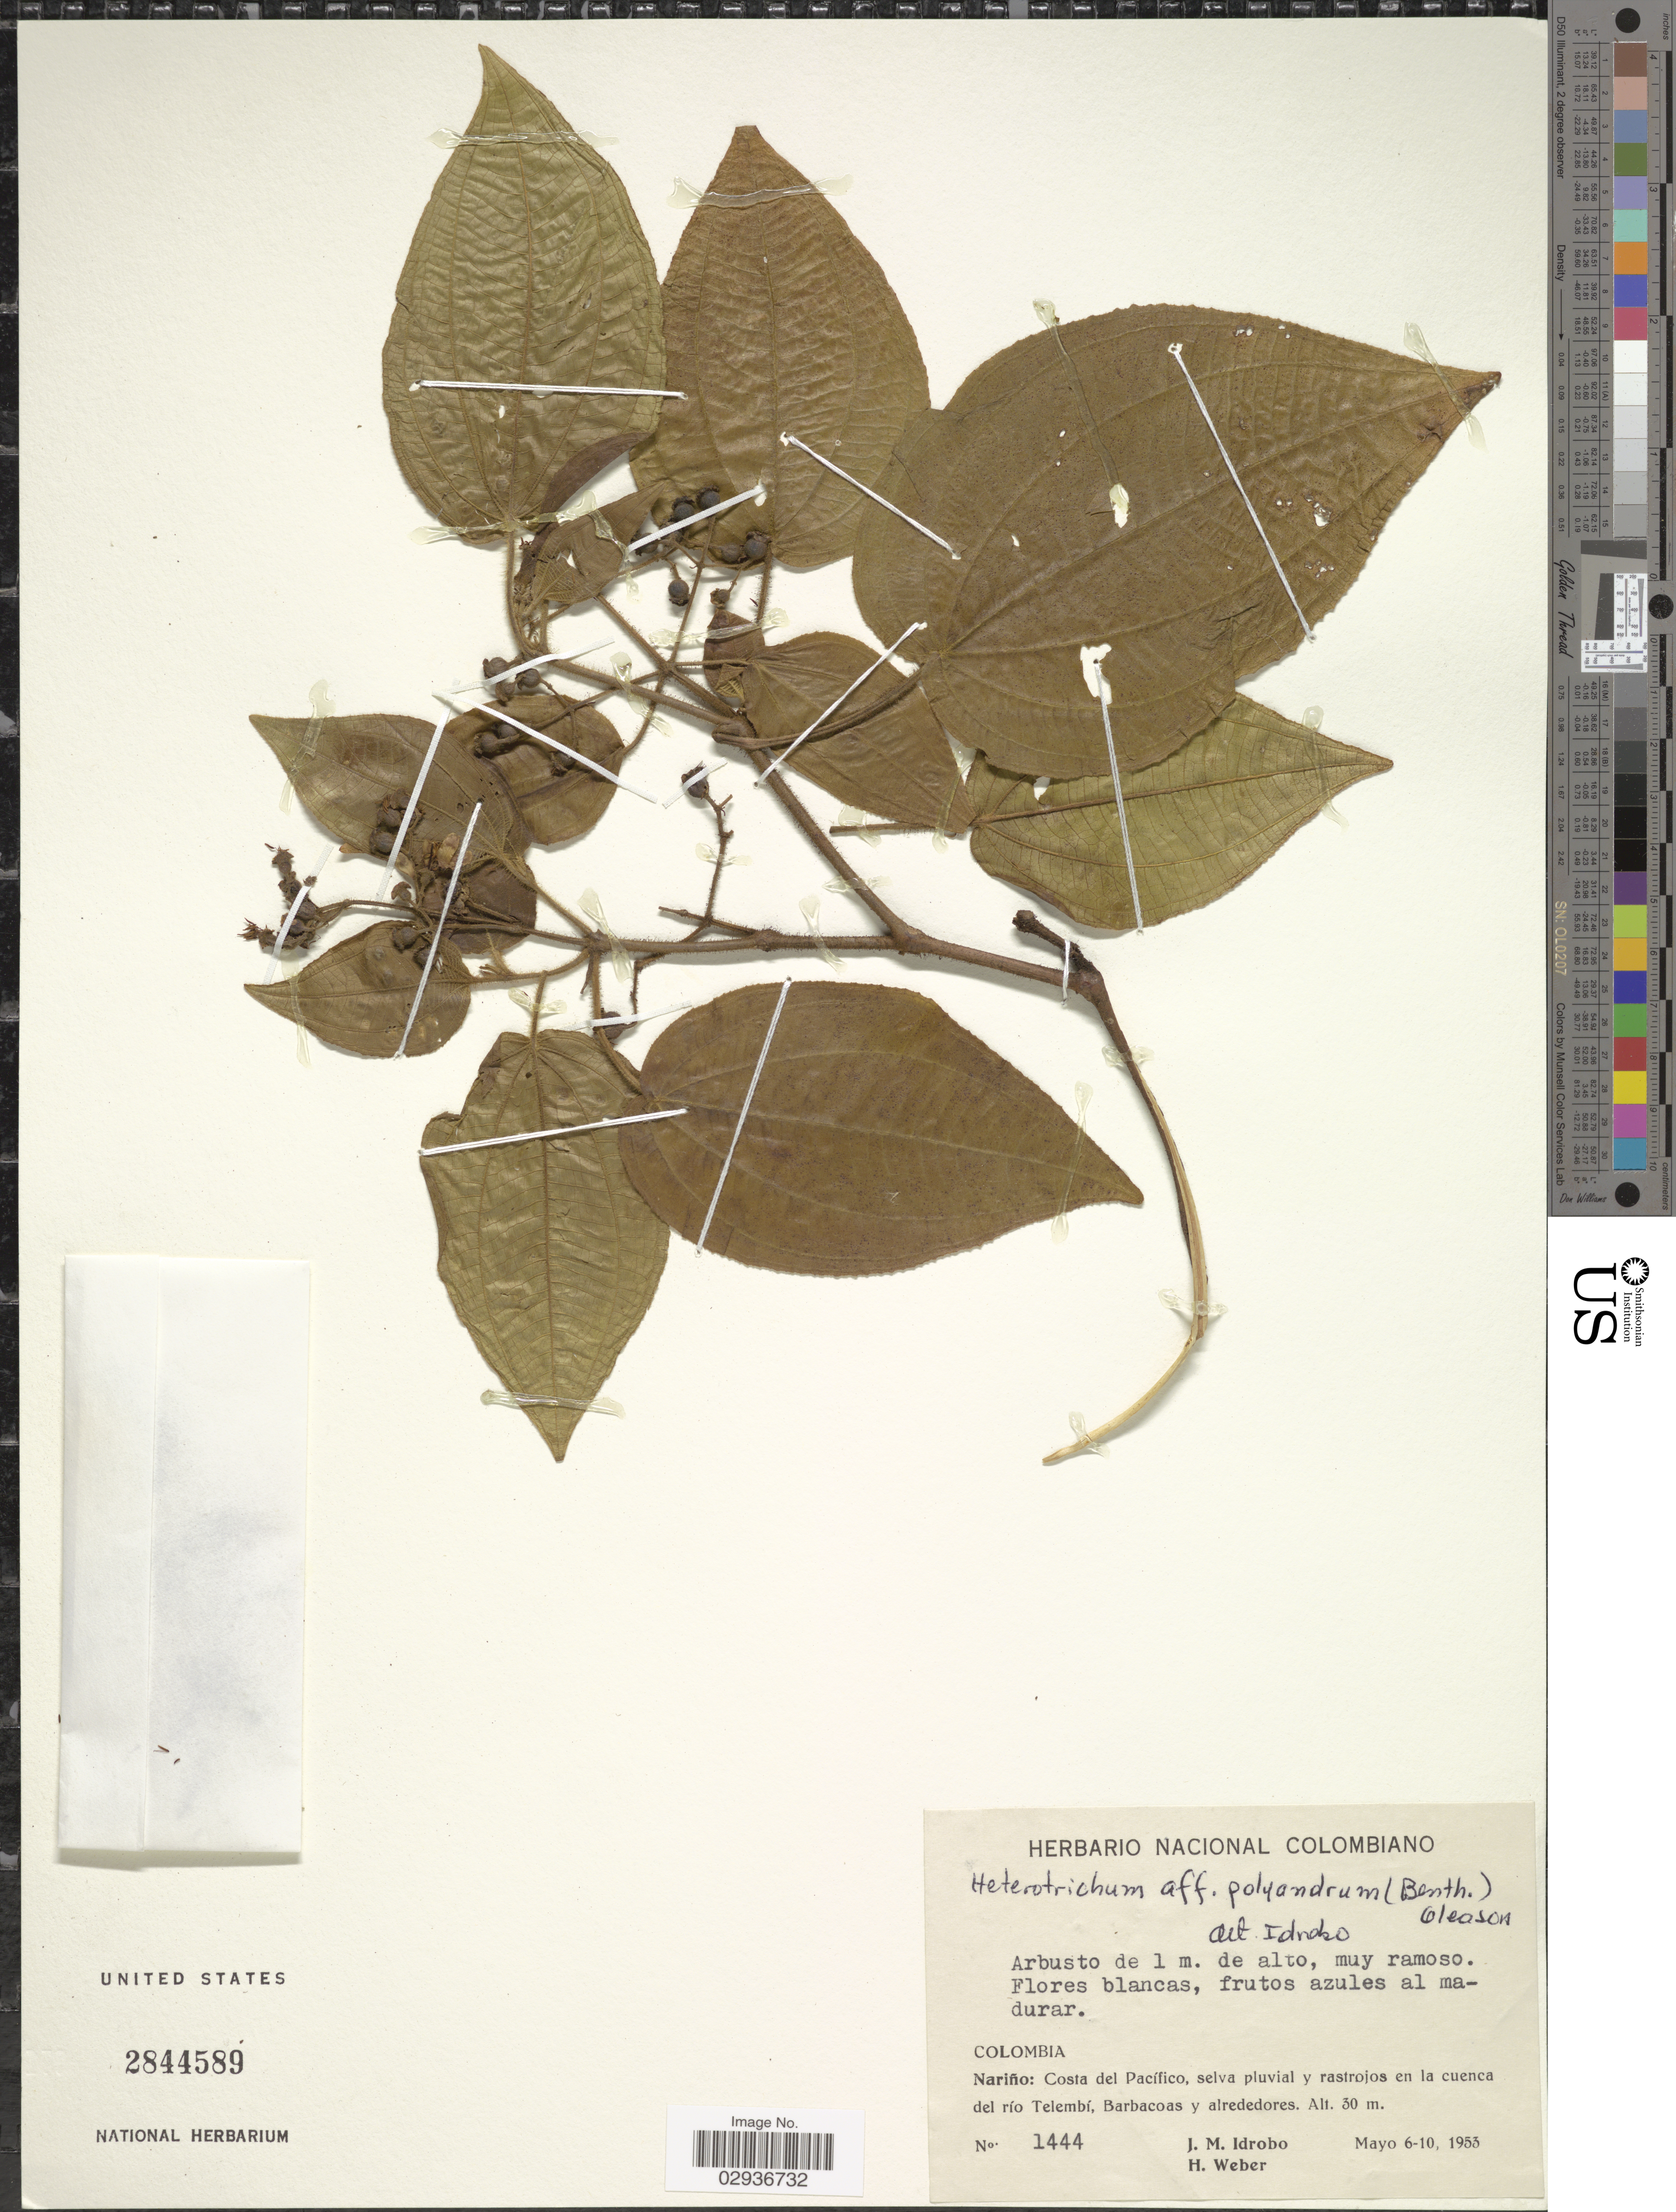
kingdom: Plantae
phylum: Tracheophyta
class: Magnoliopsida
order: Myrtales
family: Melastomataceae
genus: Miconia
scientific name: Miconia benthamiana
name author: Triana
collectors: J. M. Idrobo & H. Weber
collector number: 1444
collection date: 1953-05-06/1953-05-10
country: Colombia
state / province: Nariño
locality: Costa del Pacifico, selva pluvial y rastrojos en la cuenca del río Telembí, Barbacoas y alrededores.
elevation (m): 30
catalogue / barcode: US 2844589